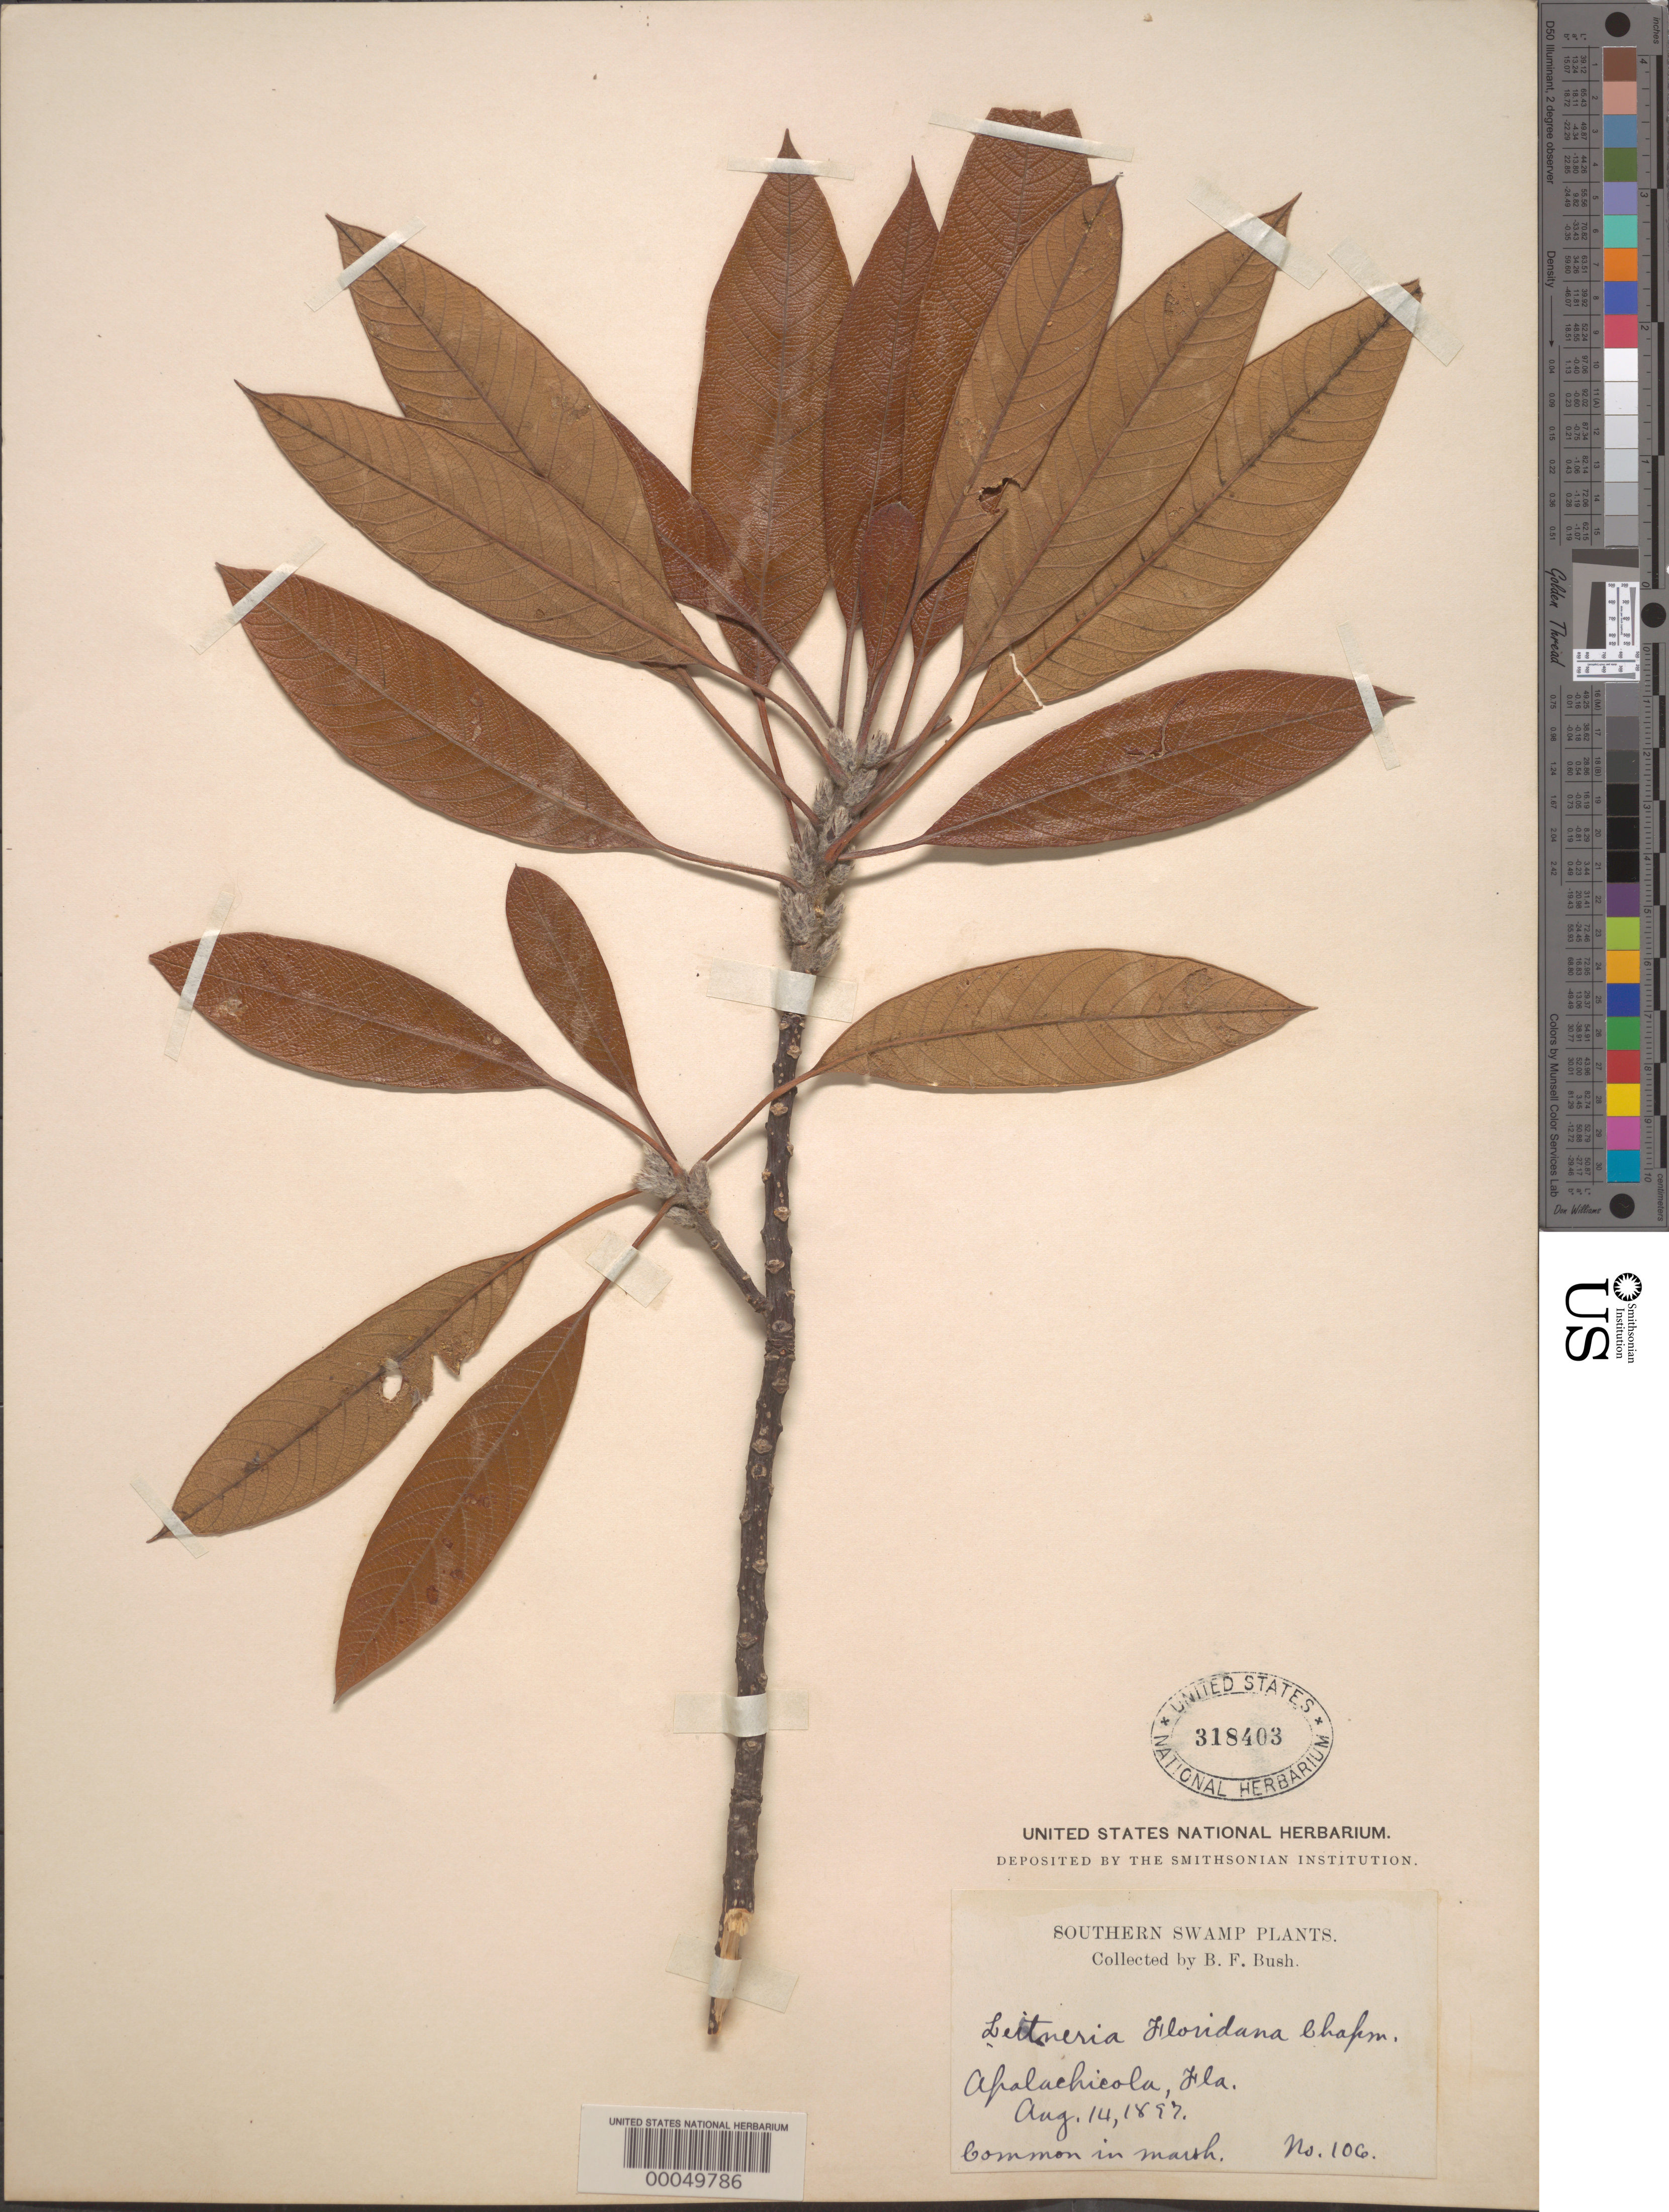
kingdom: Plantae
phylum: Tracheophyta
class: Magnoliopsida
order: Sapindales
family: Simaroubaceae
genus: Leitneria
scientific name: Leitneria floridana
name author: Chapm.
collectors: B. F. Bush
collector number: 106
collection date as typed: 14 Aug 1897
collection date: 1897-08-14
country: United States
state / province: Florida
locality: Apalachicola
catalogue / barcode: US 318403